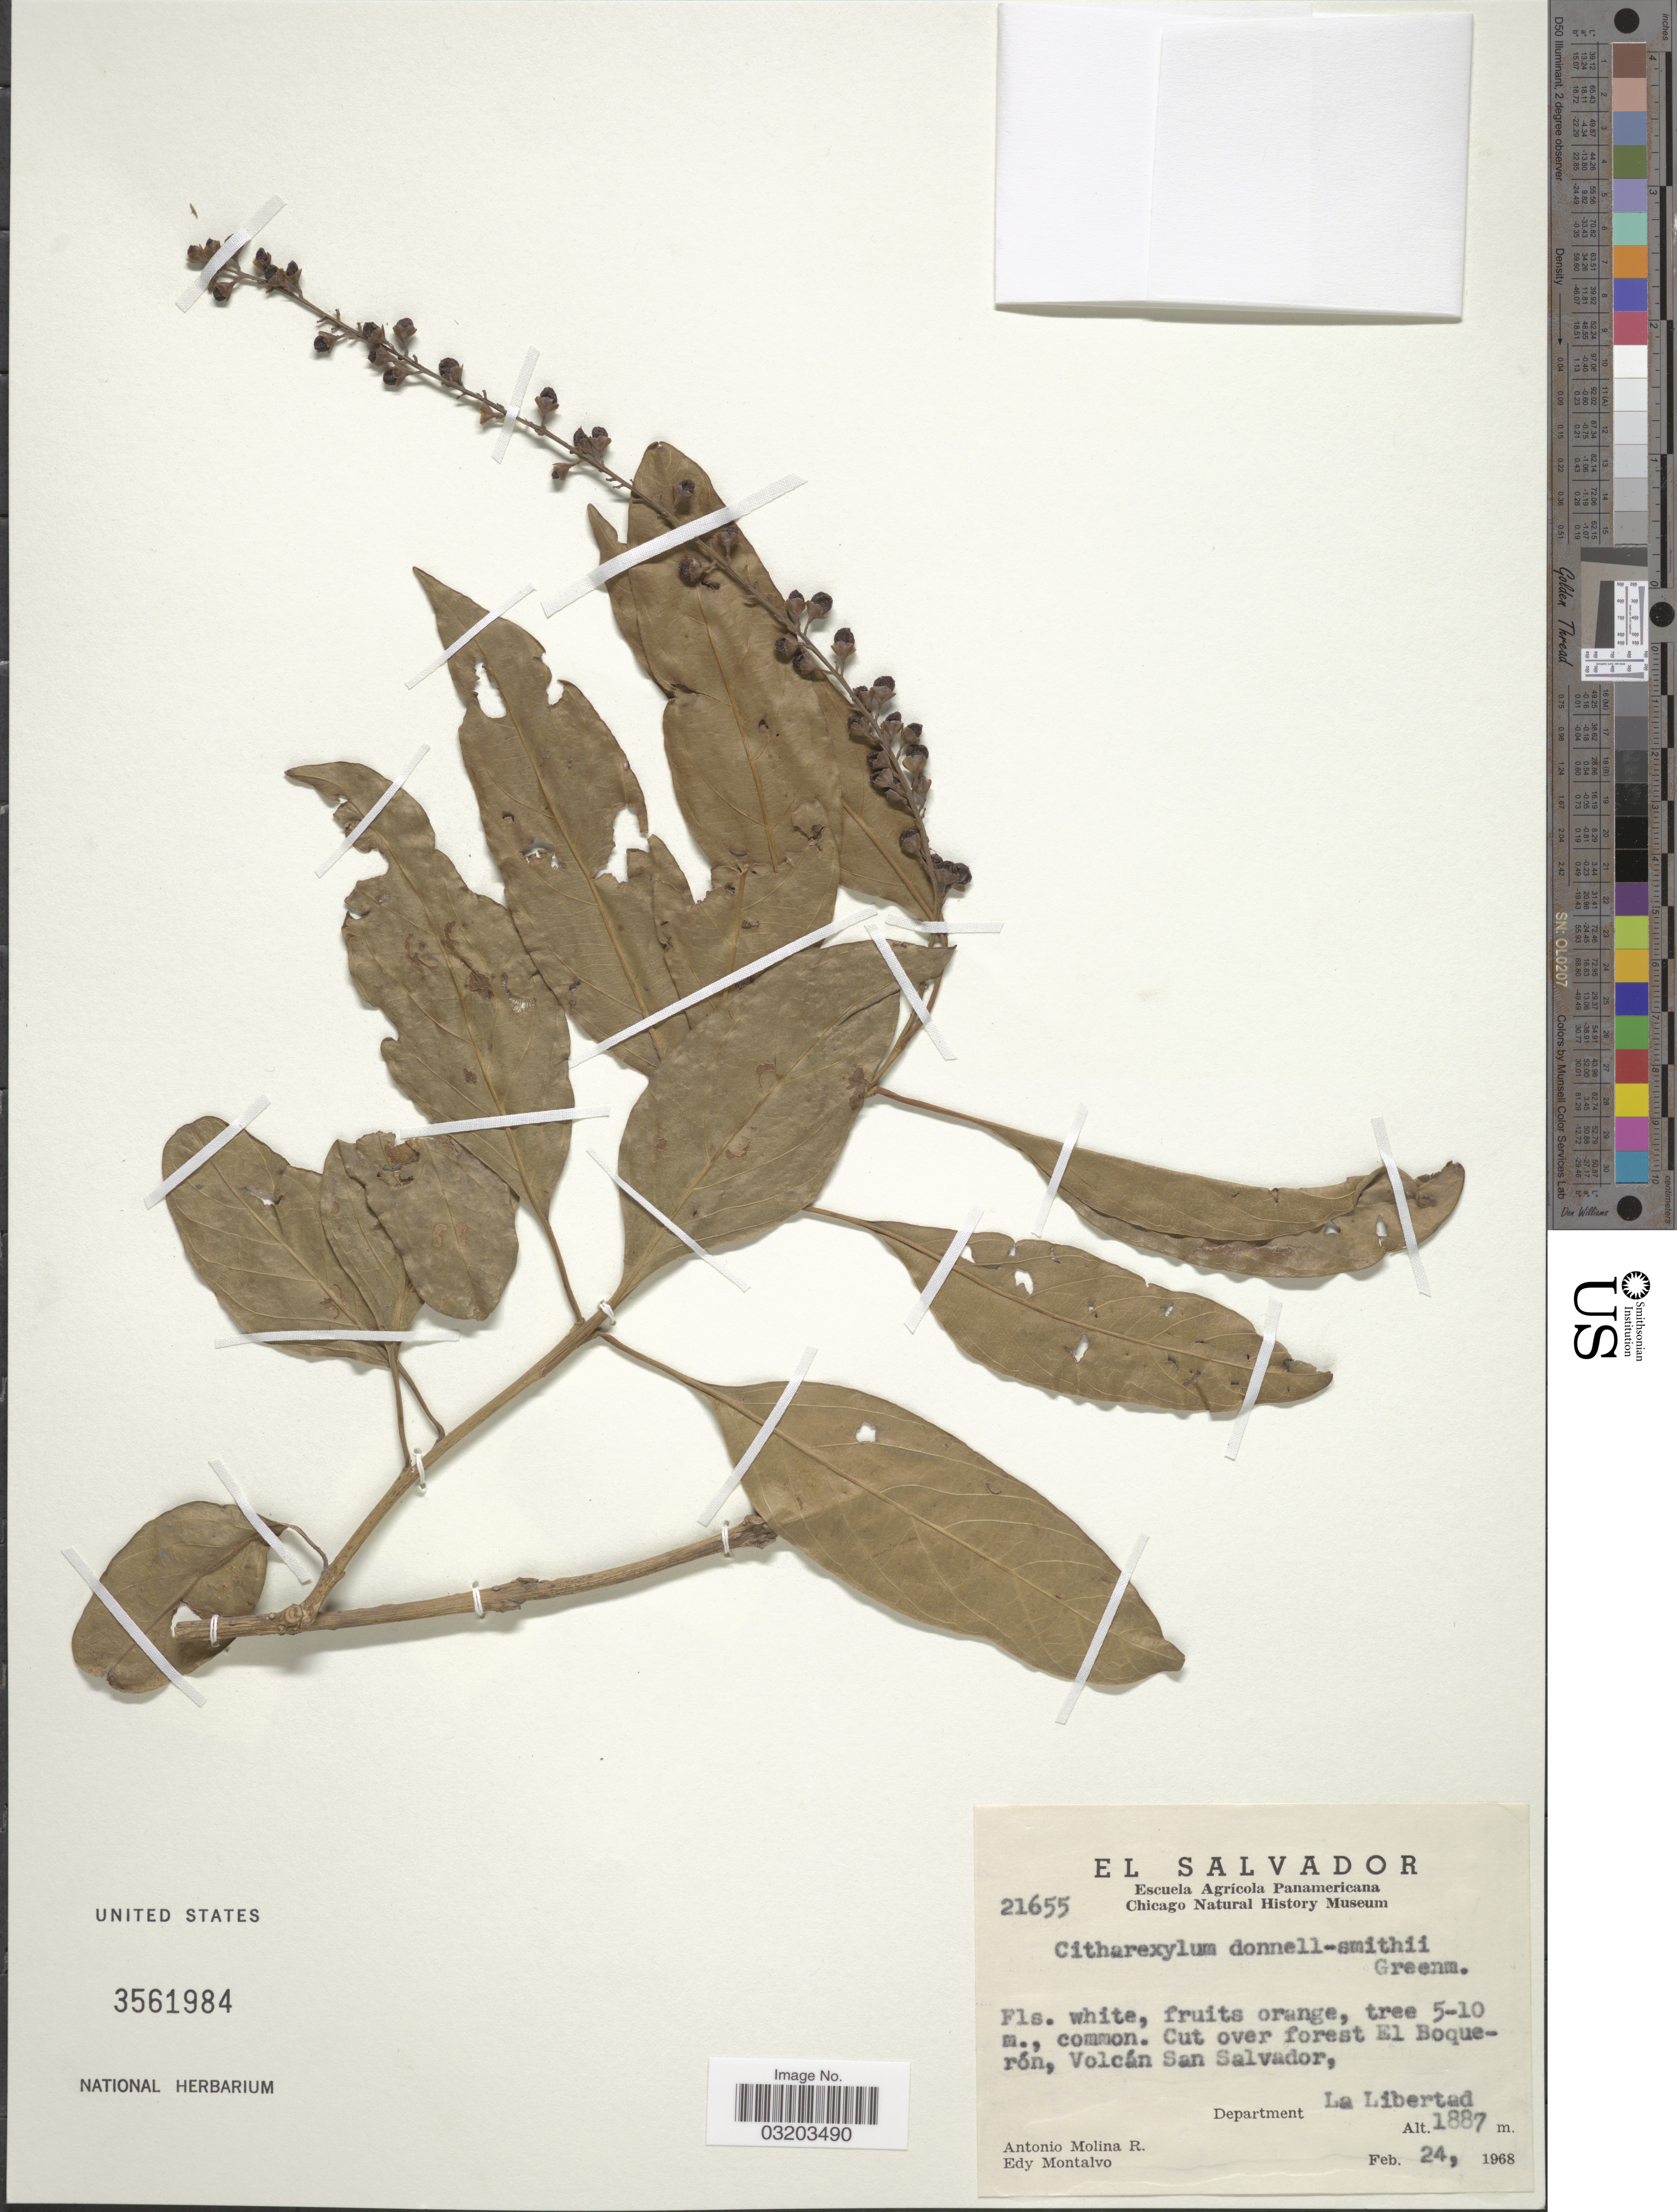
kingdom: Plantae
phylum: Tracheophyta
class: Magnoliopsida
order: Lamiales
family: Verbenaceae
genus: Citharexylum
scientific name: Citharexylum donnell-smithii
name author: Greenm.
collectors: A. Molina R. & E. A. Montalvo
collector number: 21655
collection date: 1968-02-24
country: El Salvador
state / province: La Libertad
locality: Cut over forest El Boquerón, Volcán San Salvador, Department La Libertad.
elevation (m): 1887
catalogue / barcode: US 3561984